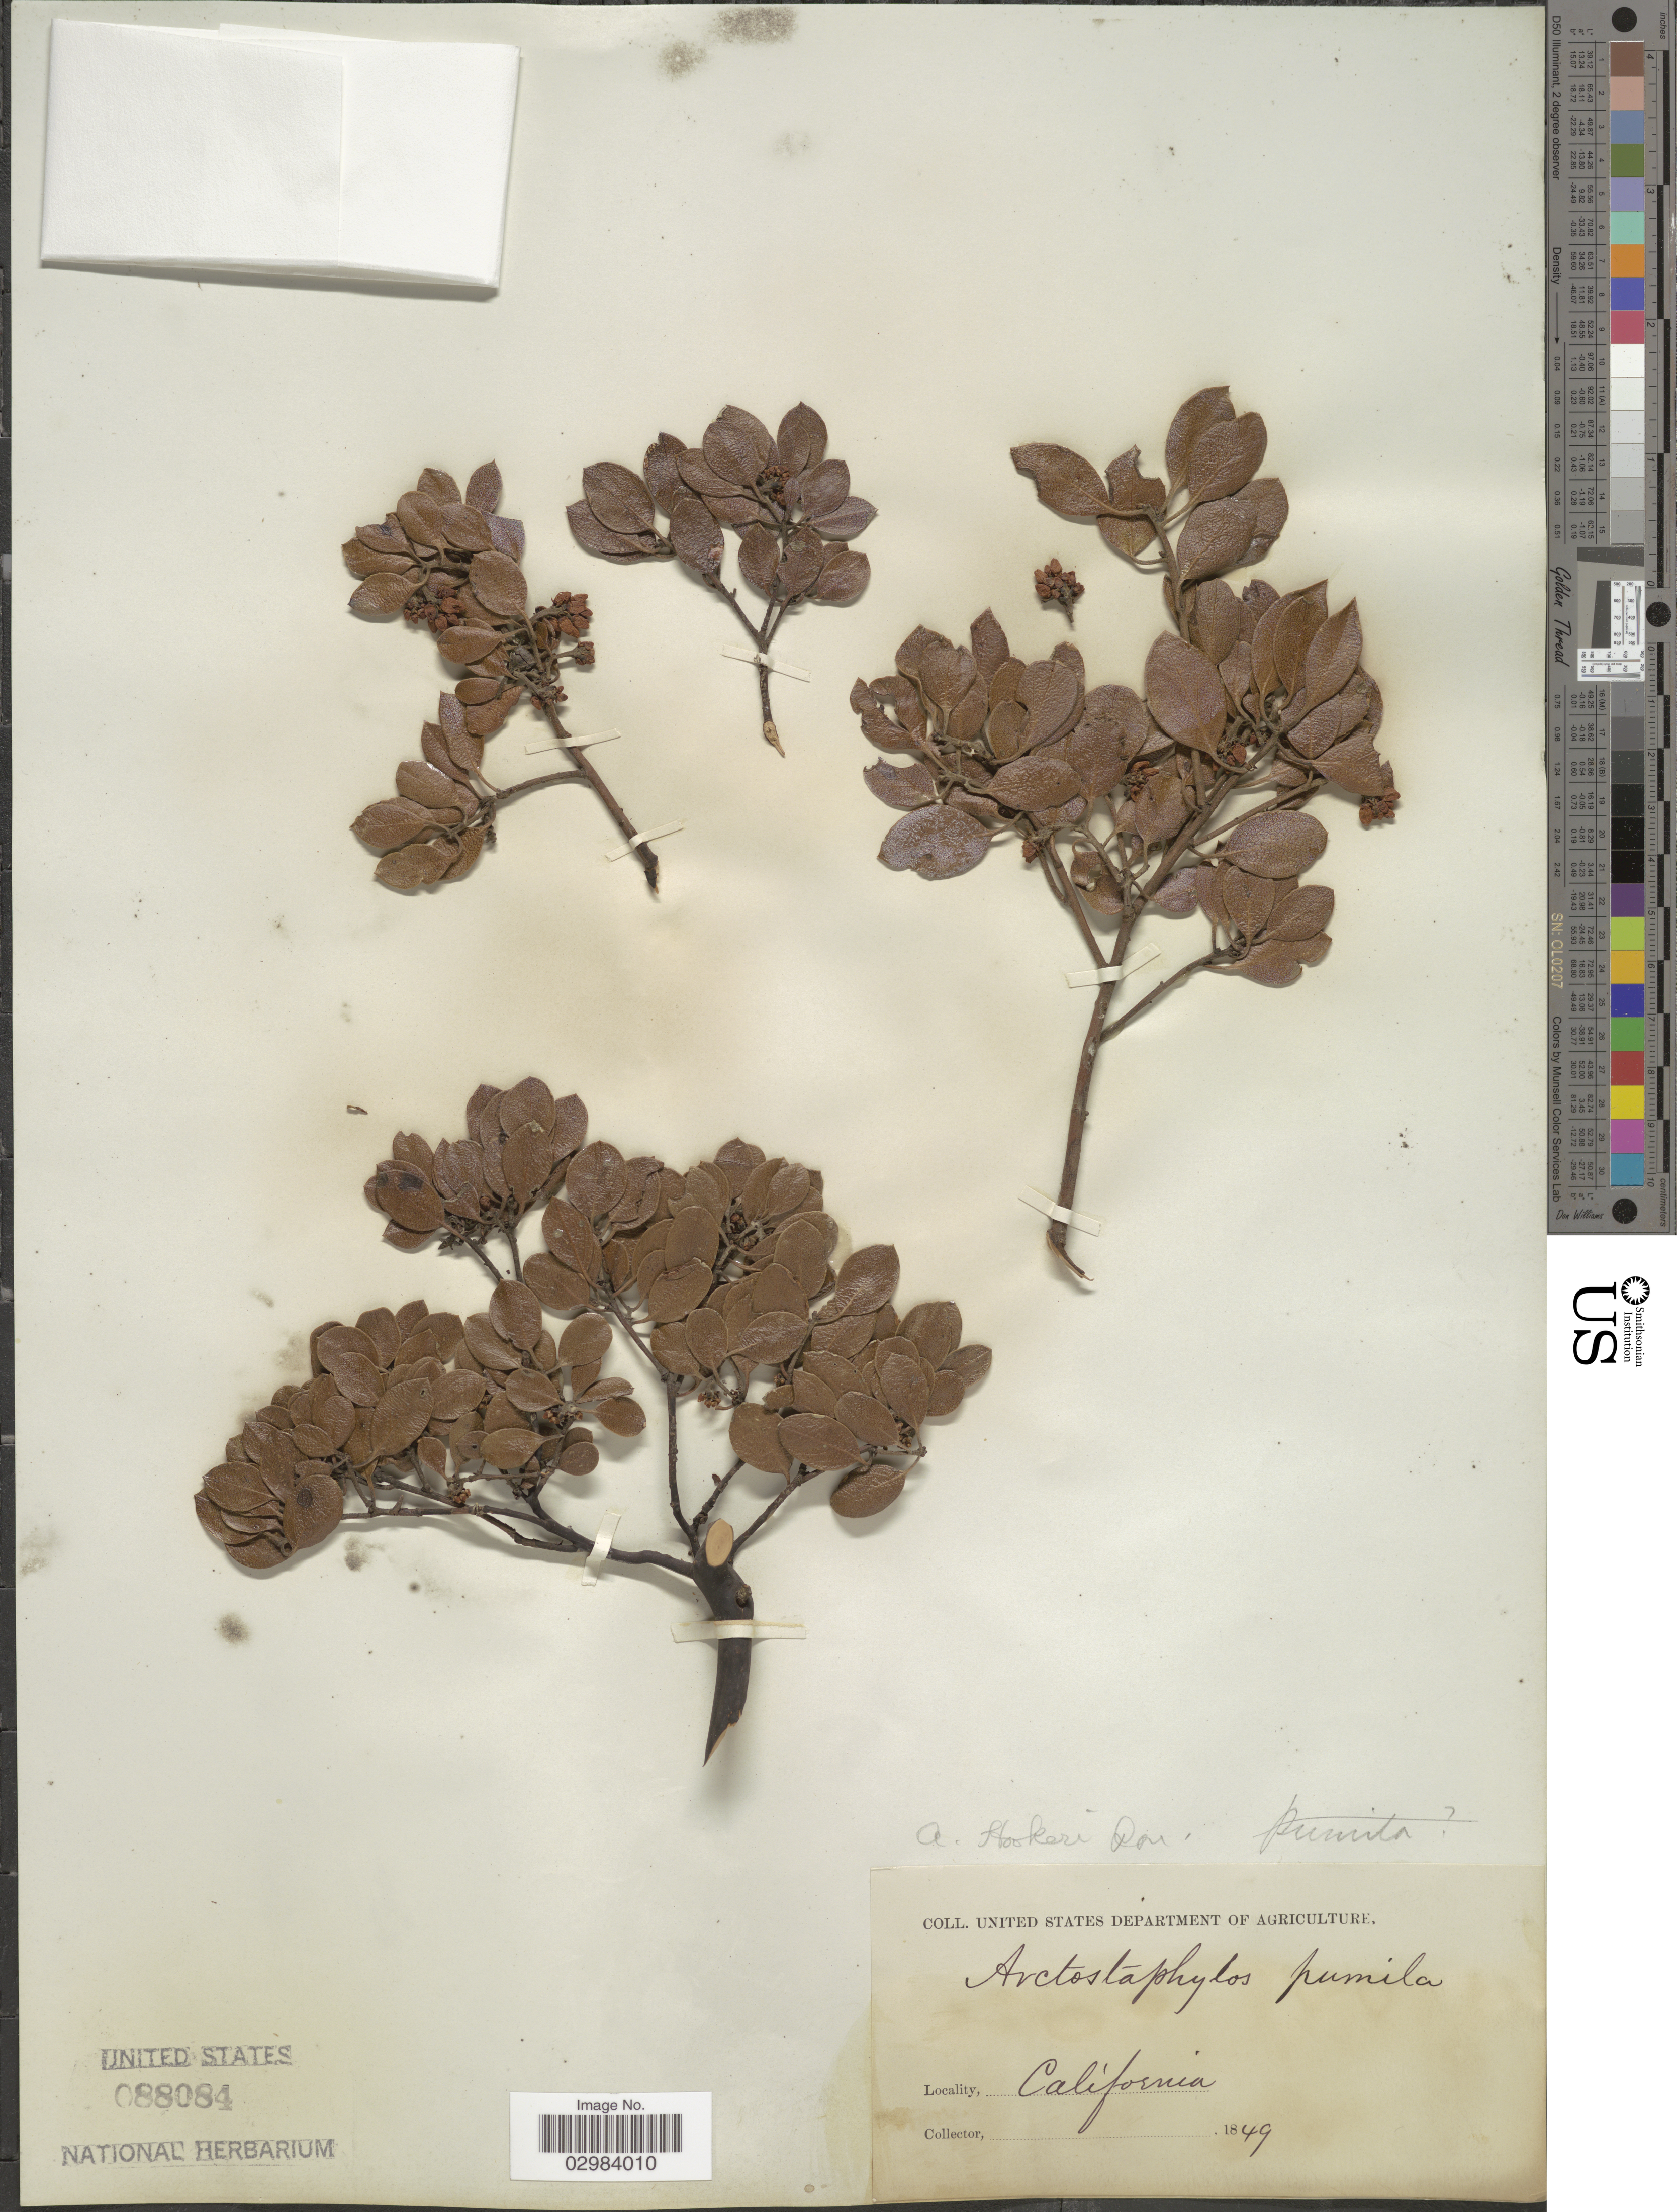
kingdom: Plantae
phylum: Tracheophyta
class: Magnoliopsida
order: Ericales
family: Ericaceae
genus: Arctostaphylos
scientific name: Arctostaphylos hookeri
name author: G. Don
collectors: Facchini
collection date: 1849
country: United States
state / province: California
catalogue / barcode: US 88084